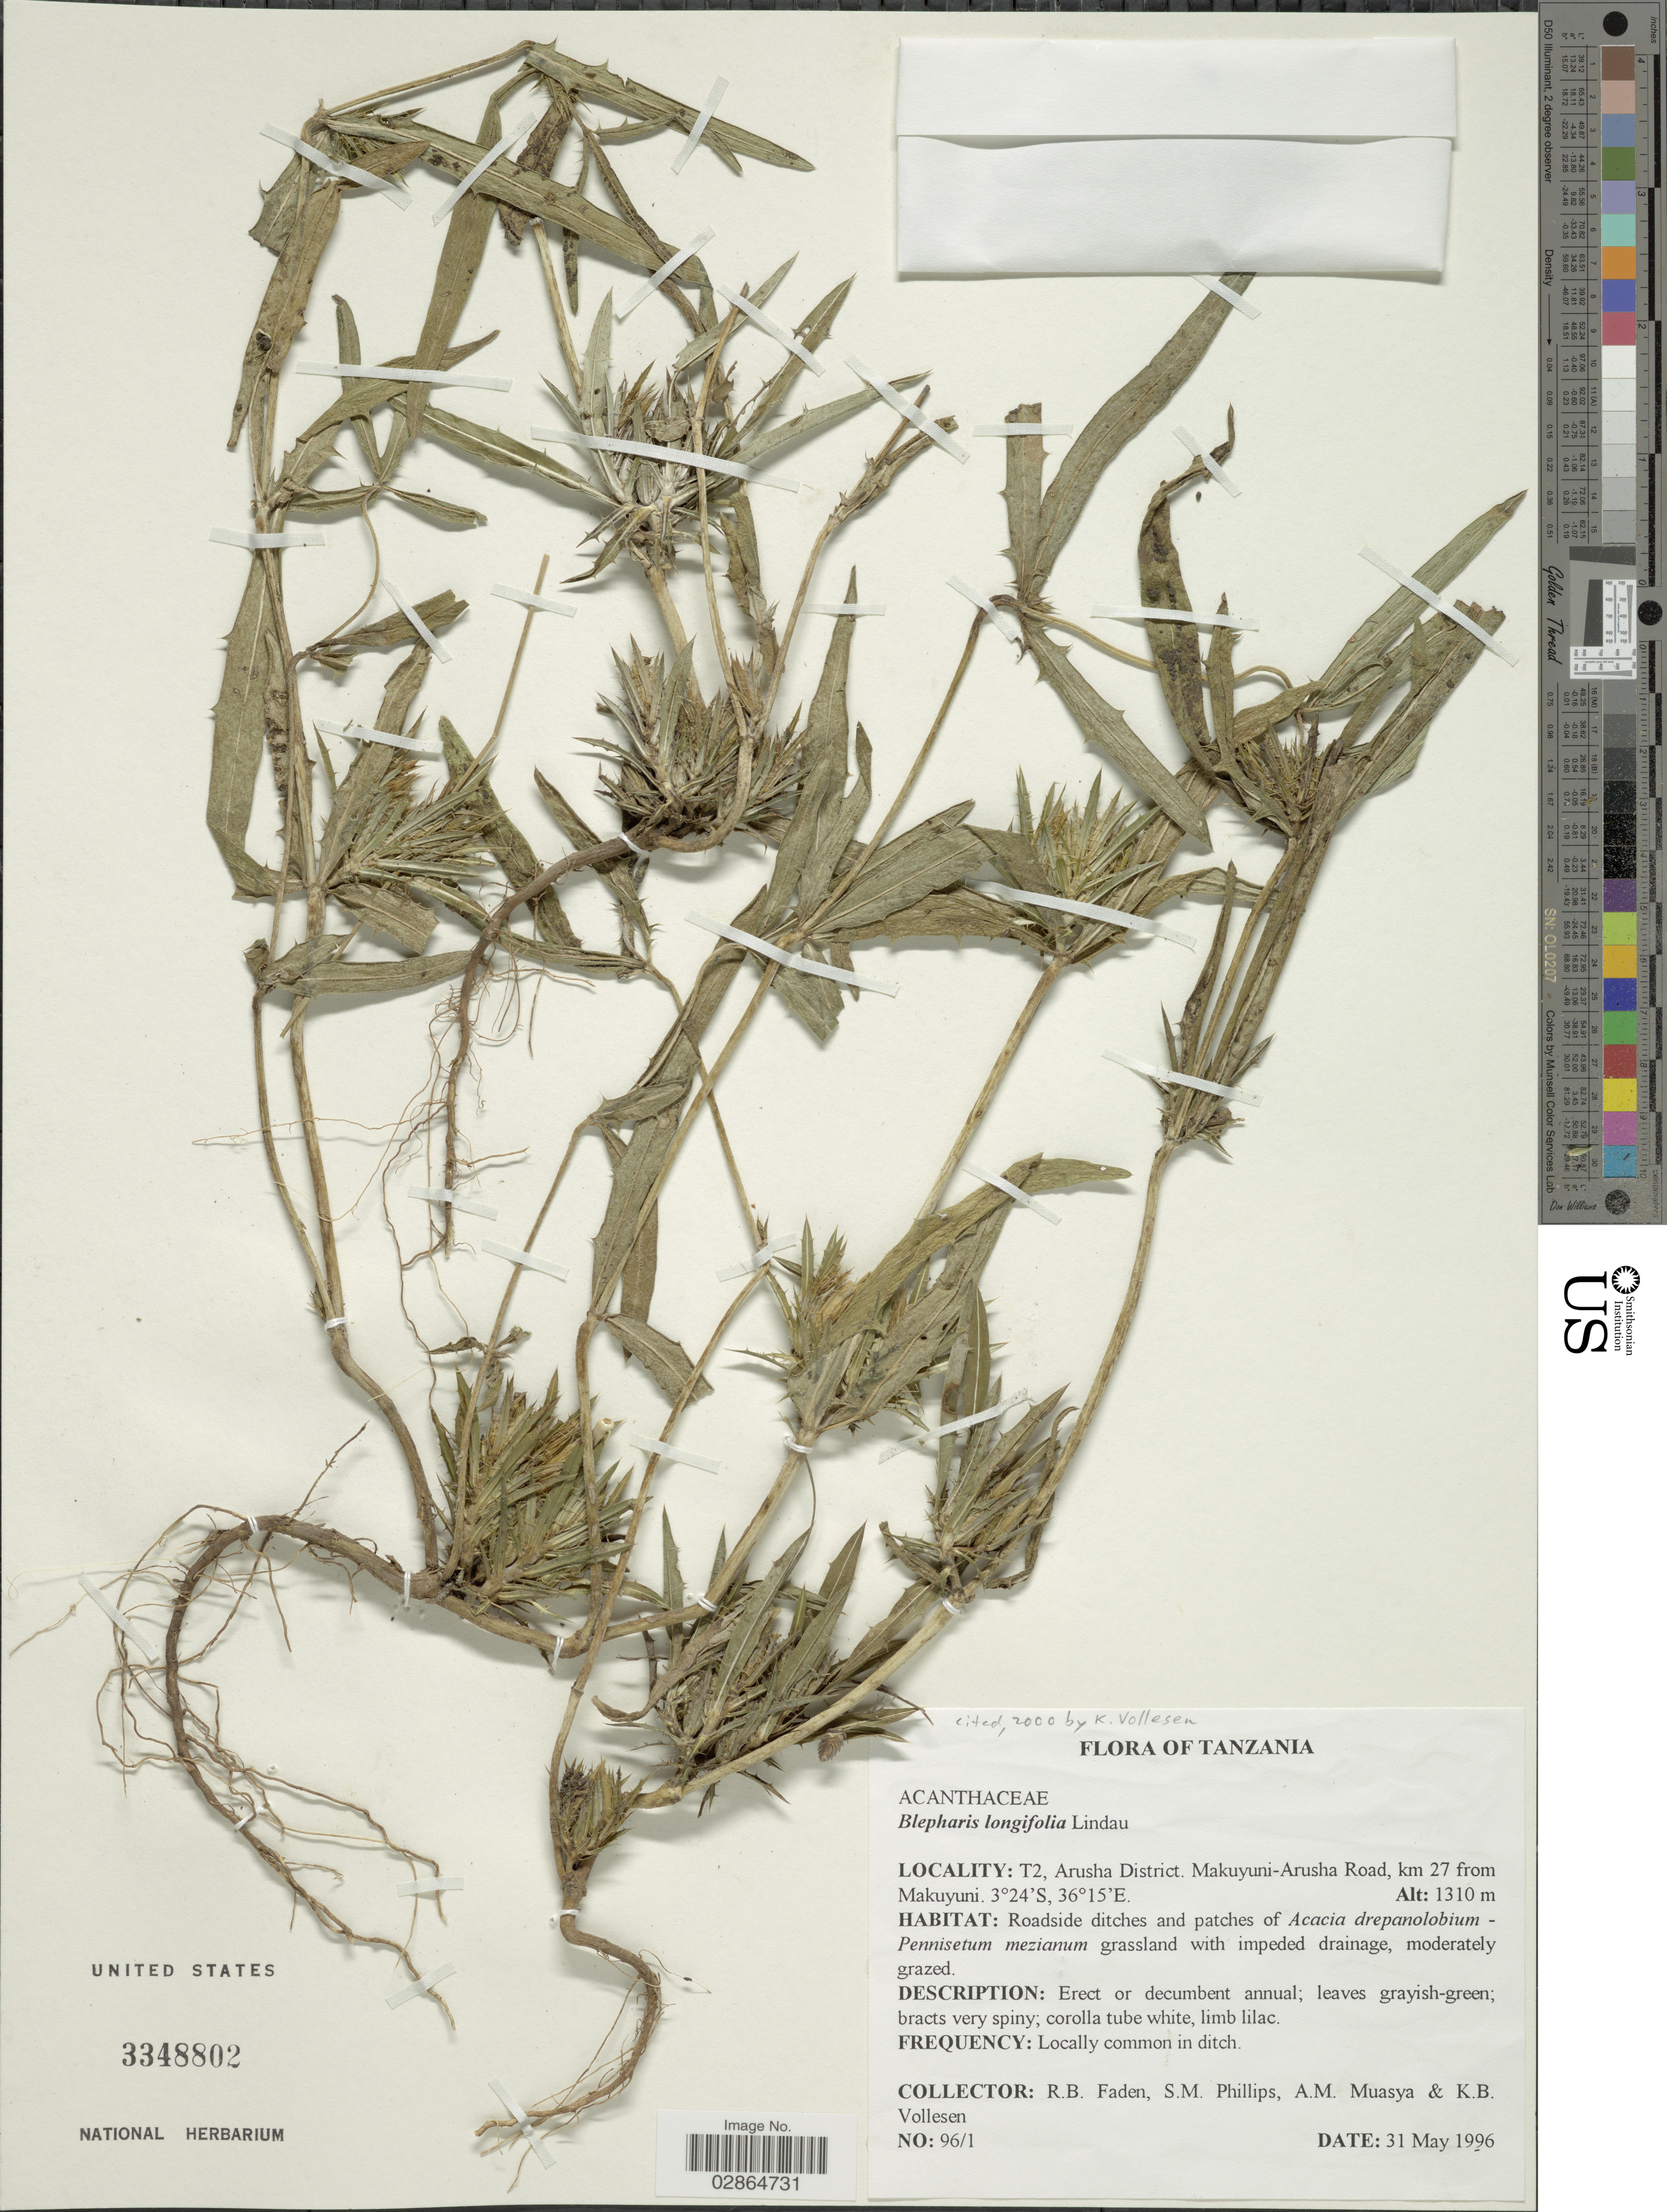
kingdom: Plantae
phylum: Tracheophyta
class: Magnoliopsida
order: Lamiales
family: Acanthaceae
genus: Blepharis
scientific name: Blepharis longifolia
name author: Lindau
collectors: R. B. Faden, S. M. Phillips, A. Muasya & K. Vollesen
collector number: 96/1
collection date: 1996-05-31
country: Tanzania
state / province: Arusha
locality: T2, Arusha District. Makuyuni-Arusha Road, km 27 from Makuyunu.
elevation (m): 1310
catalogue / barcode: US 3348802